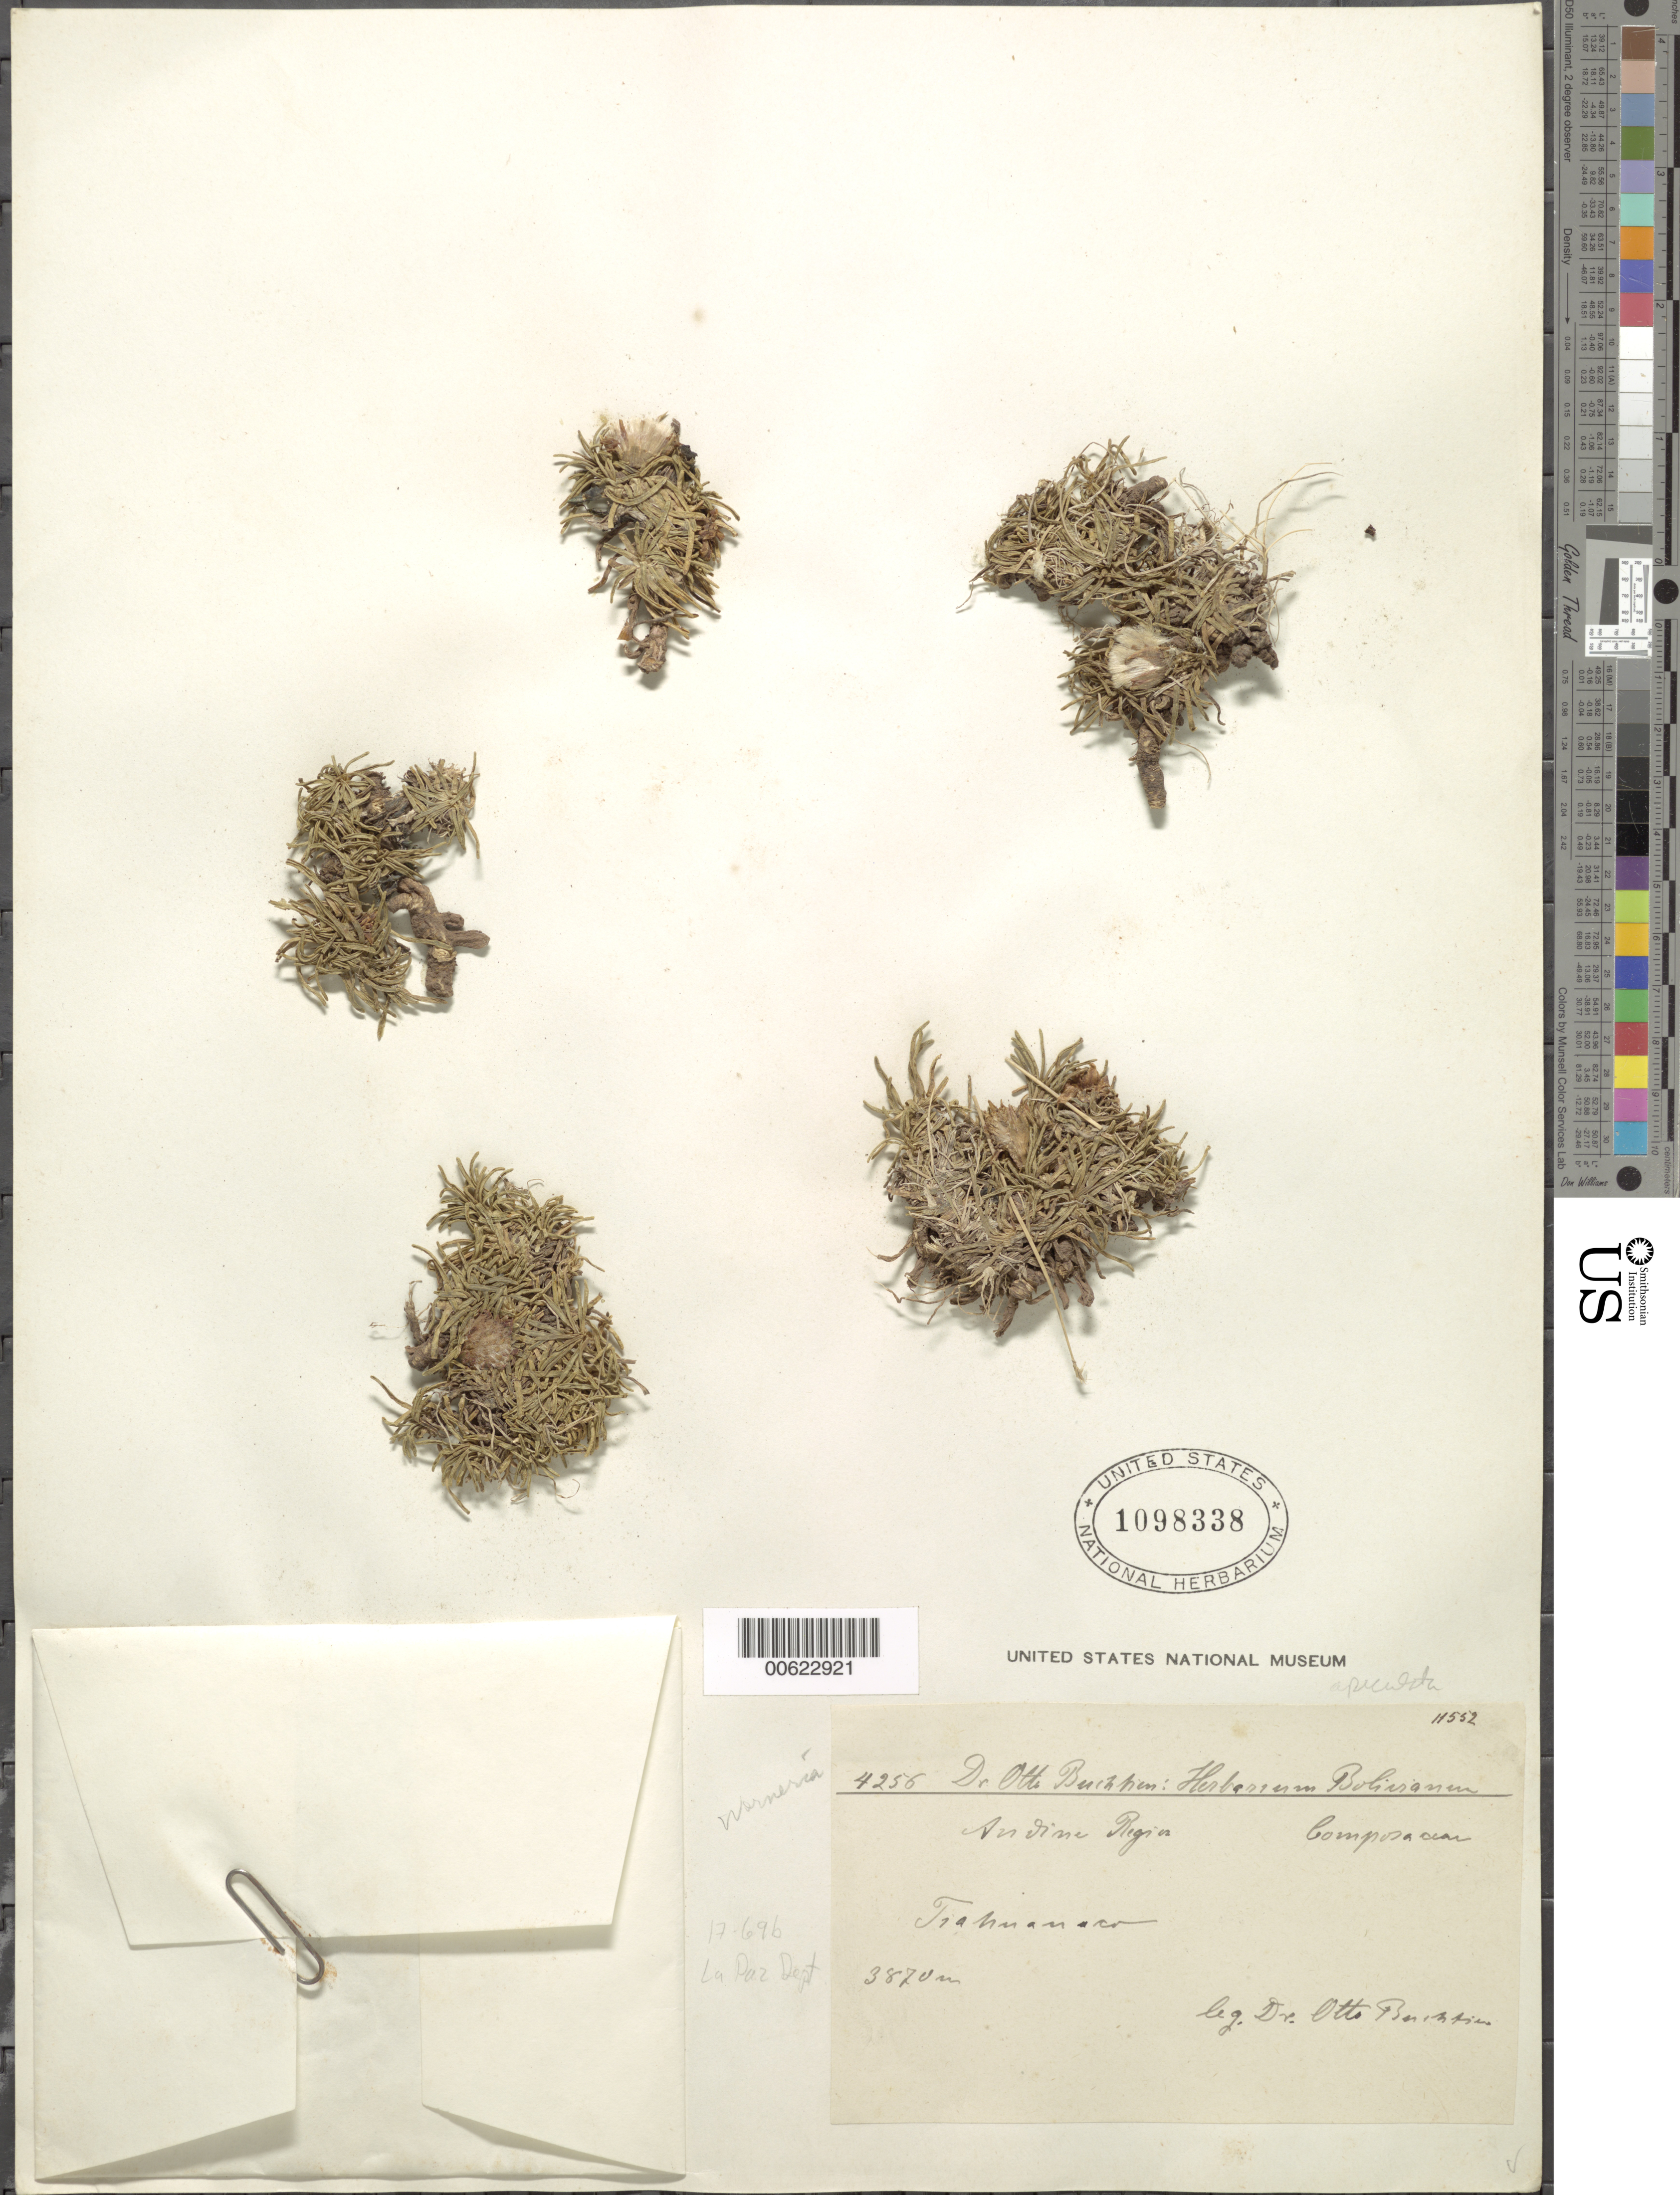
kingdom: Plantae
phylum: Tracheophyta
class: Magnoliopsida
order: Asterales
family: Asteraceae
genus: Werneria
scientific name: Werneria apiculata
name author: Sch. Bip.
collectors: O. Buchtien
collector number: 4256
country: Bolivia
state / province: La Paz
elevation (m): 3870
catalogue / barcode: US 1098338